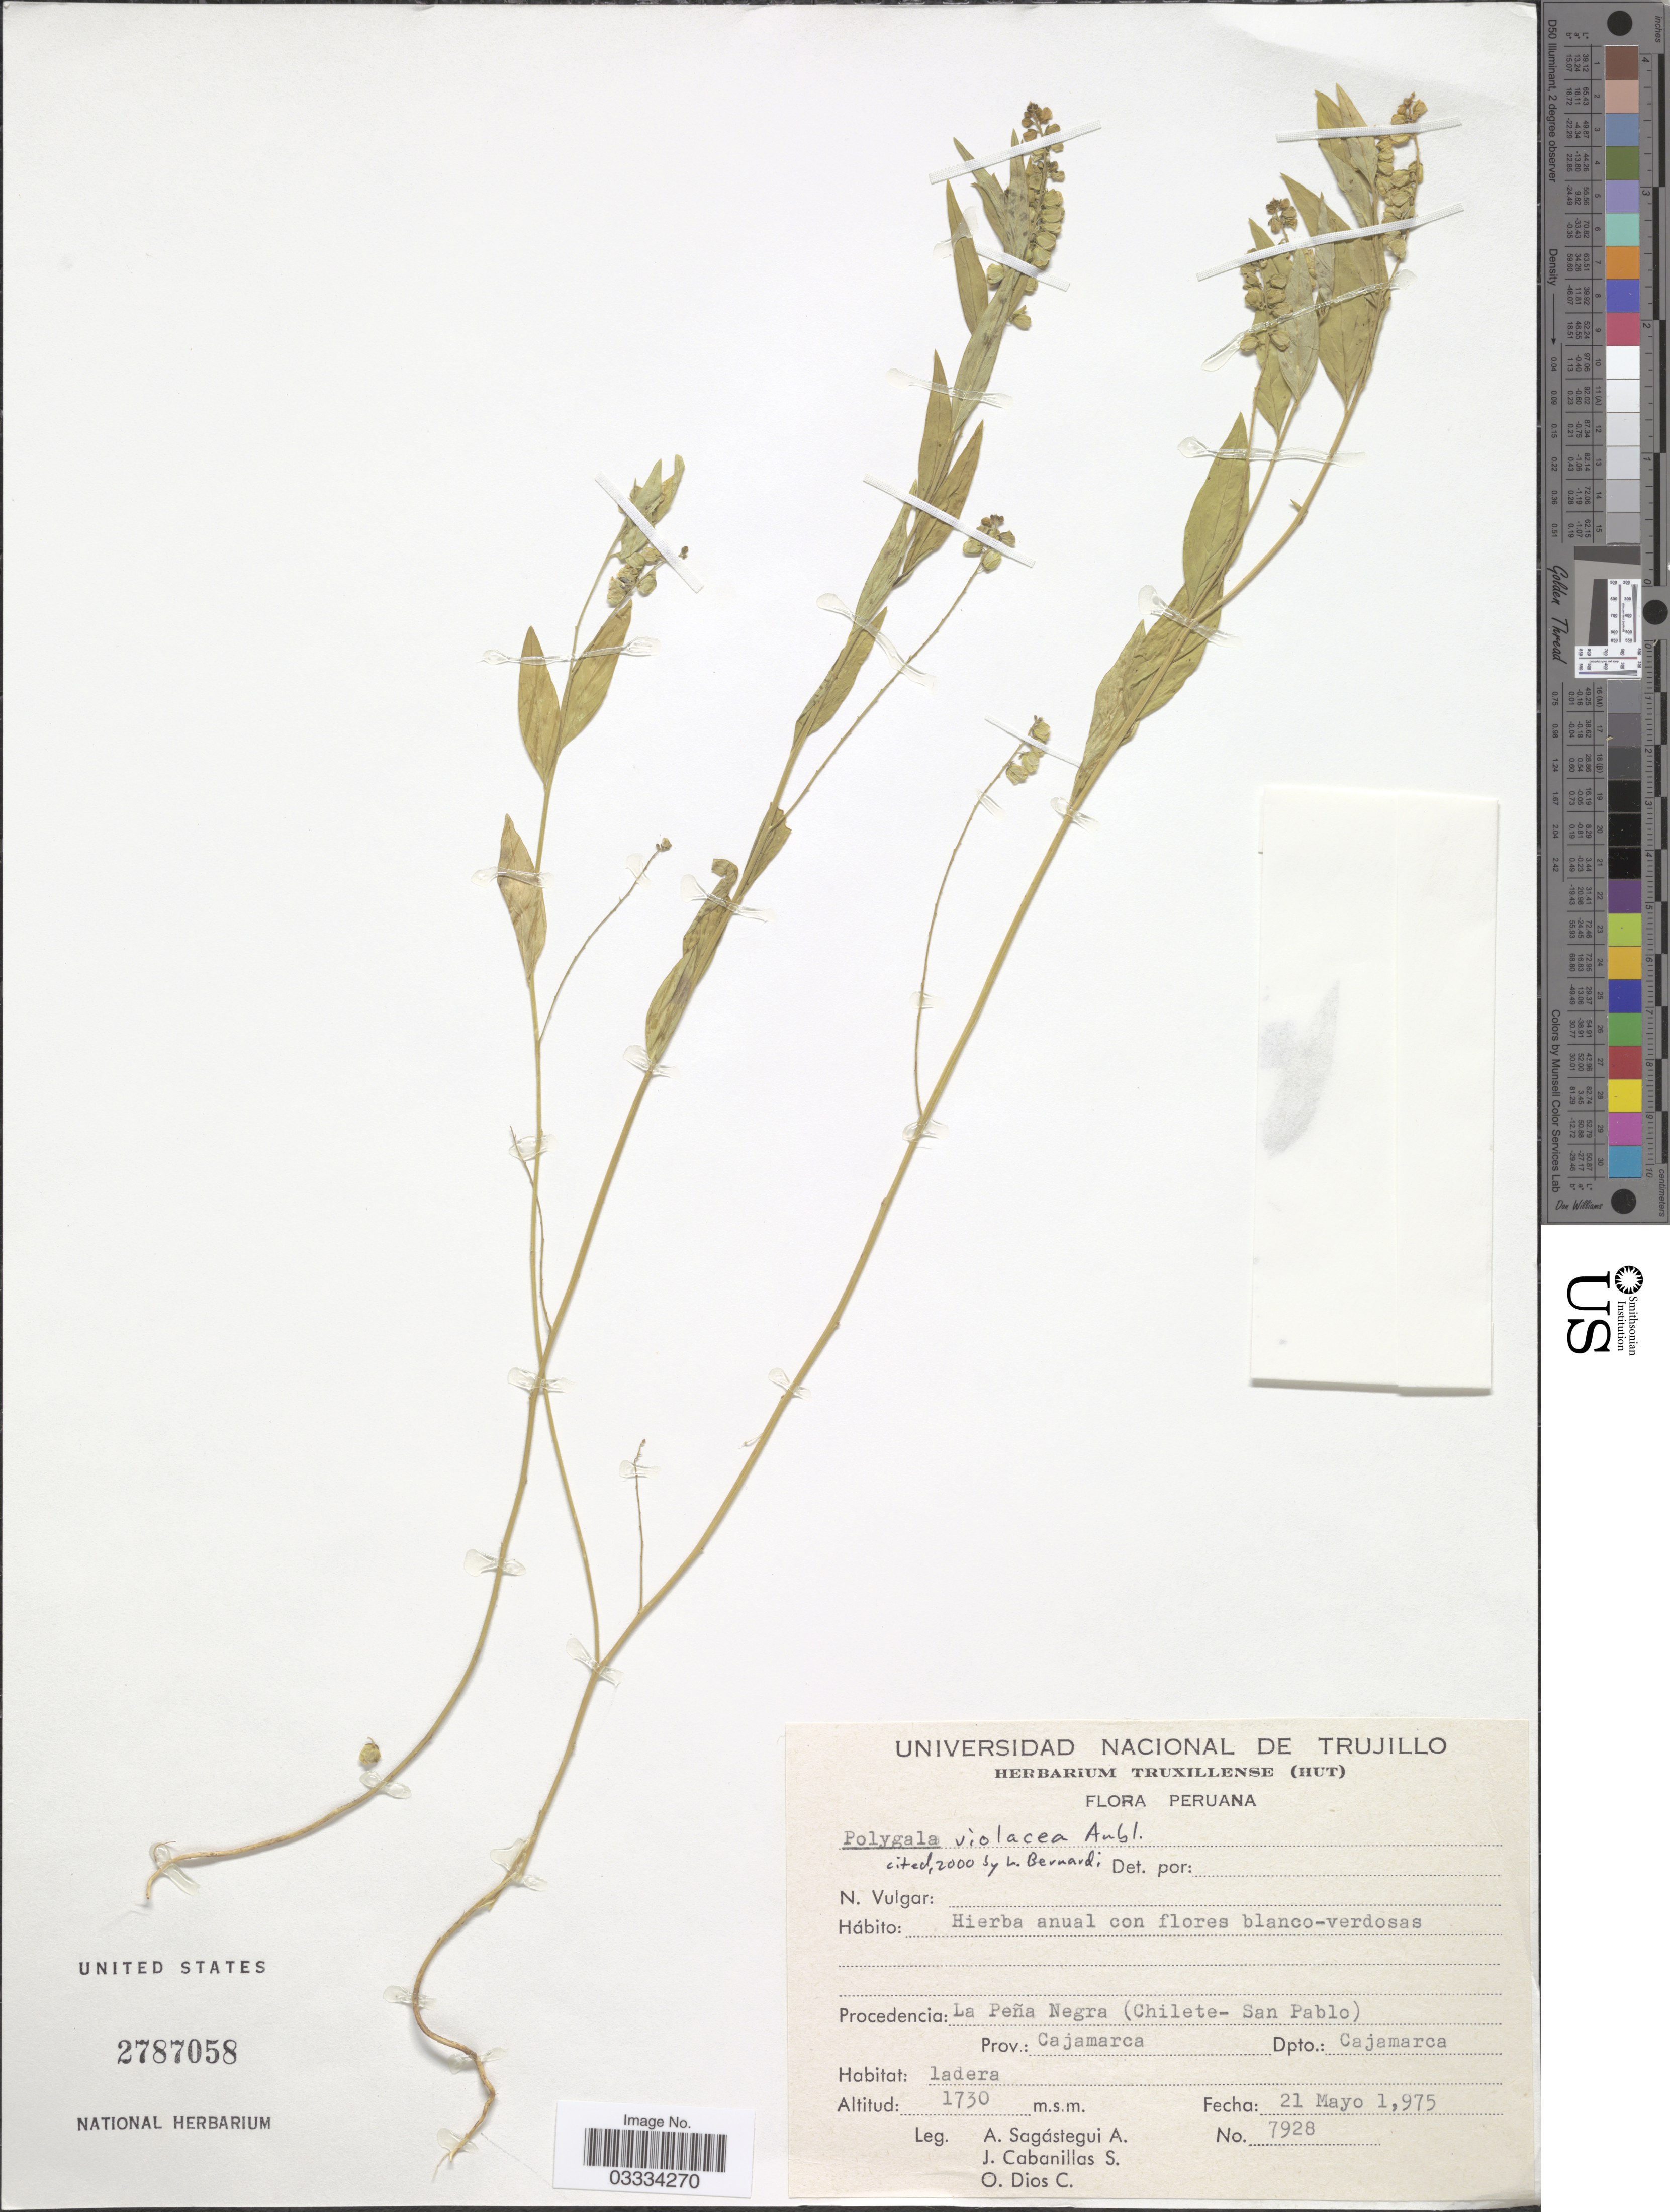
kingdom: Plantae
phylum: Tracheophyta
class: Magnoliopsida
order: Fabales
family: Polygalaceae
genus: Asemeia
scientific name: Asemeia violacea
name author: (Aubl.) J.F.B. Pastore & J.R. Abbott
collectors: A. Sagástegui A., J. Cabanillas S. & O. Dios C.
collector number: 7928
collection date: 1975-05-21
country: Peru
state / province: Cajamarca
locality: La Peña Negra (Chilete-San Pablo). Dpto.: Cajamarca.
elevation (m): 1730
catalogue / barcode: US 2787058